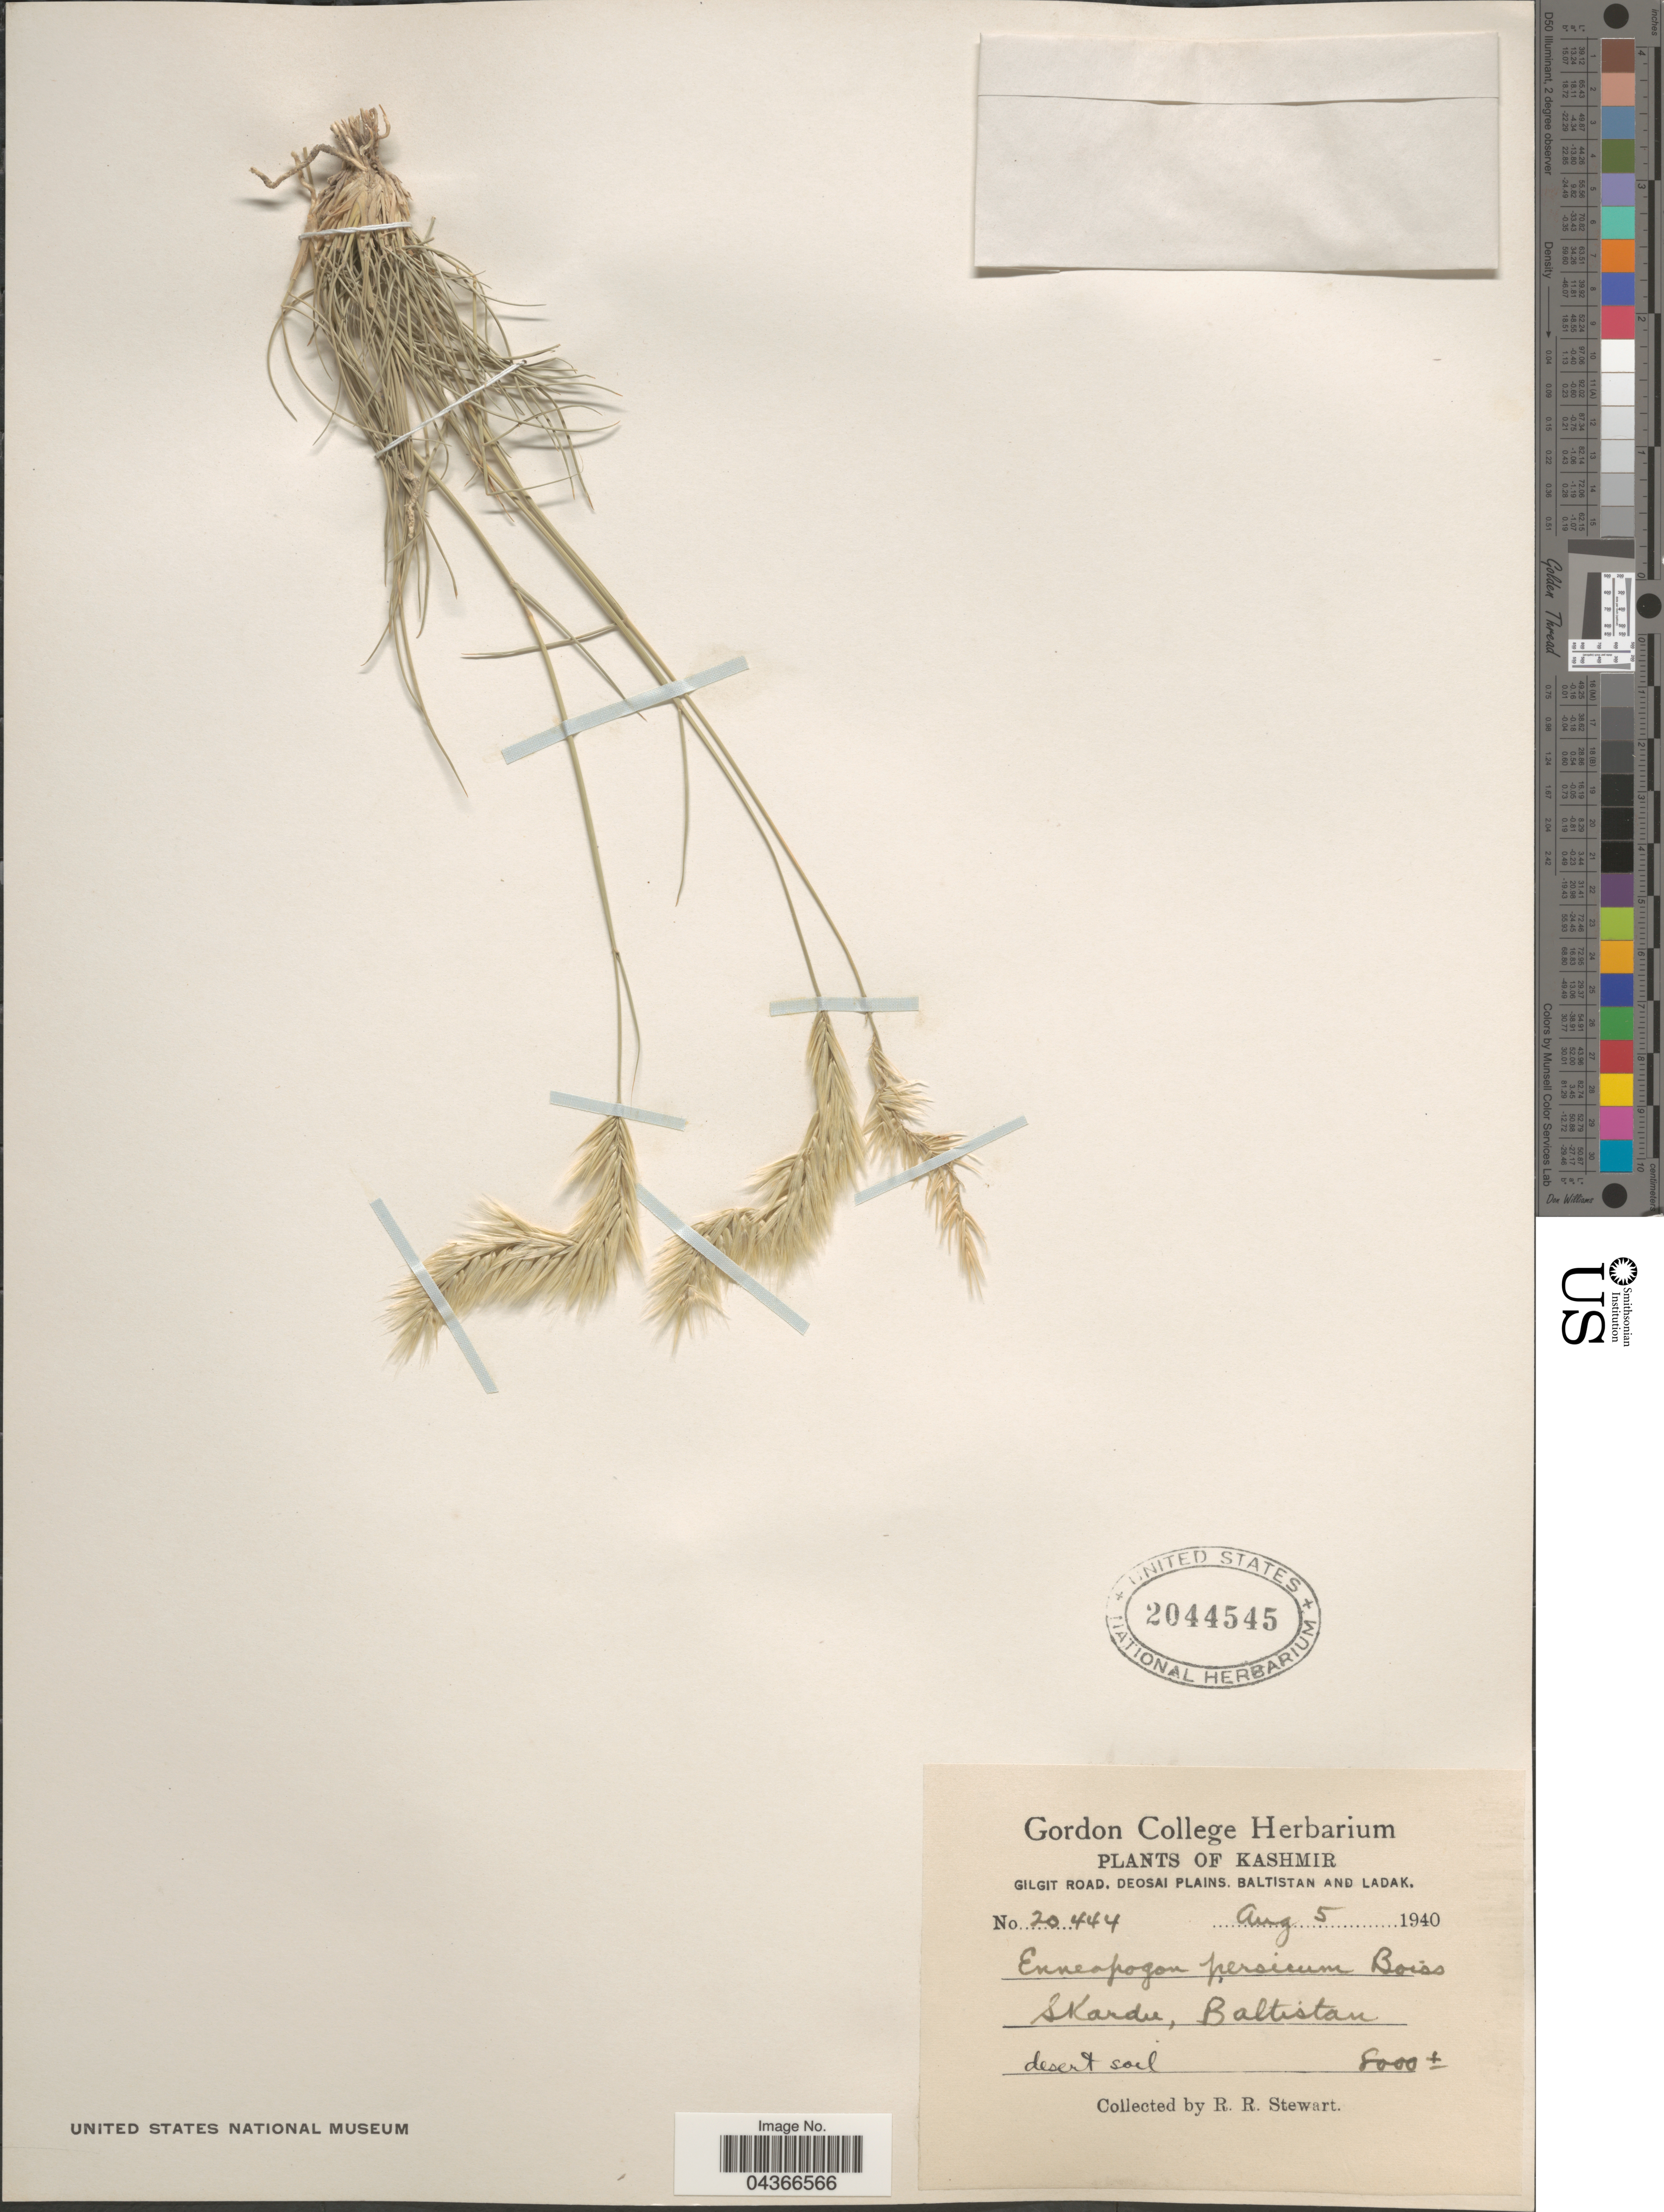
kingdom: Plantae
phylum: Tracheophyta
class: Liliopsida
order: Poales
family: Poaceae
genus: Enneapogon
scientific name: Enneapogon persicus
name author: Boiss.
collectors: R. Stewart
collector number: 20444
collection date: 1940-08-05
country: Pakistan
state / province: Gilgit-Baltistan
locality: Kashmir. Gilgit road, Deosai Plains, Baltistan and Ladak. Skardu, Baltistan.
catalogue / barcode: US 2044545